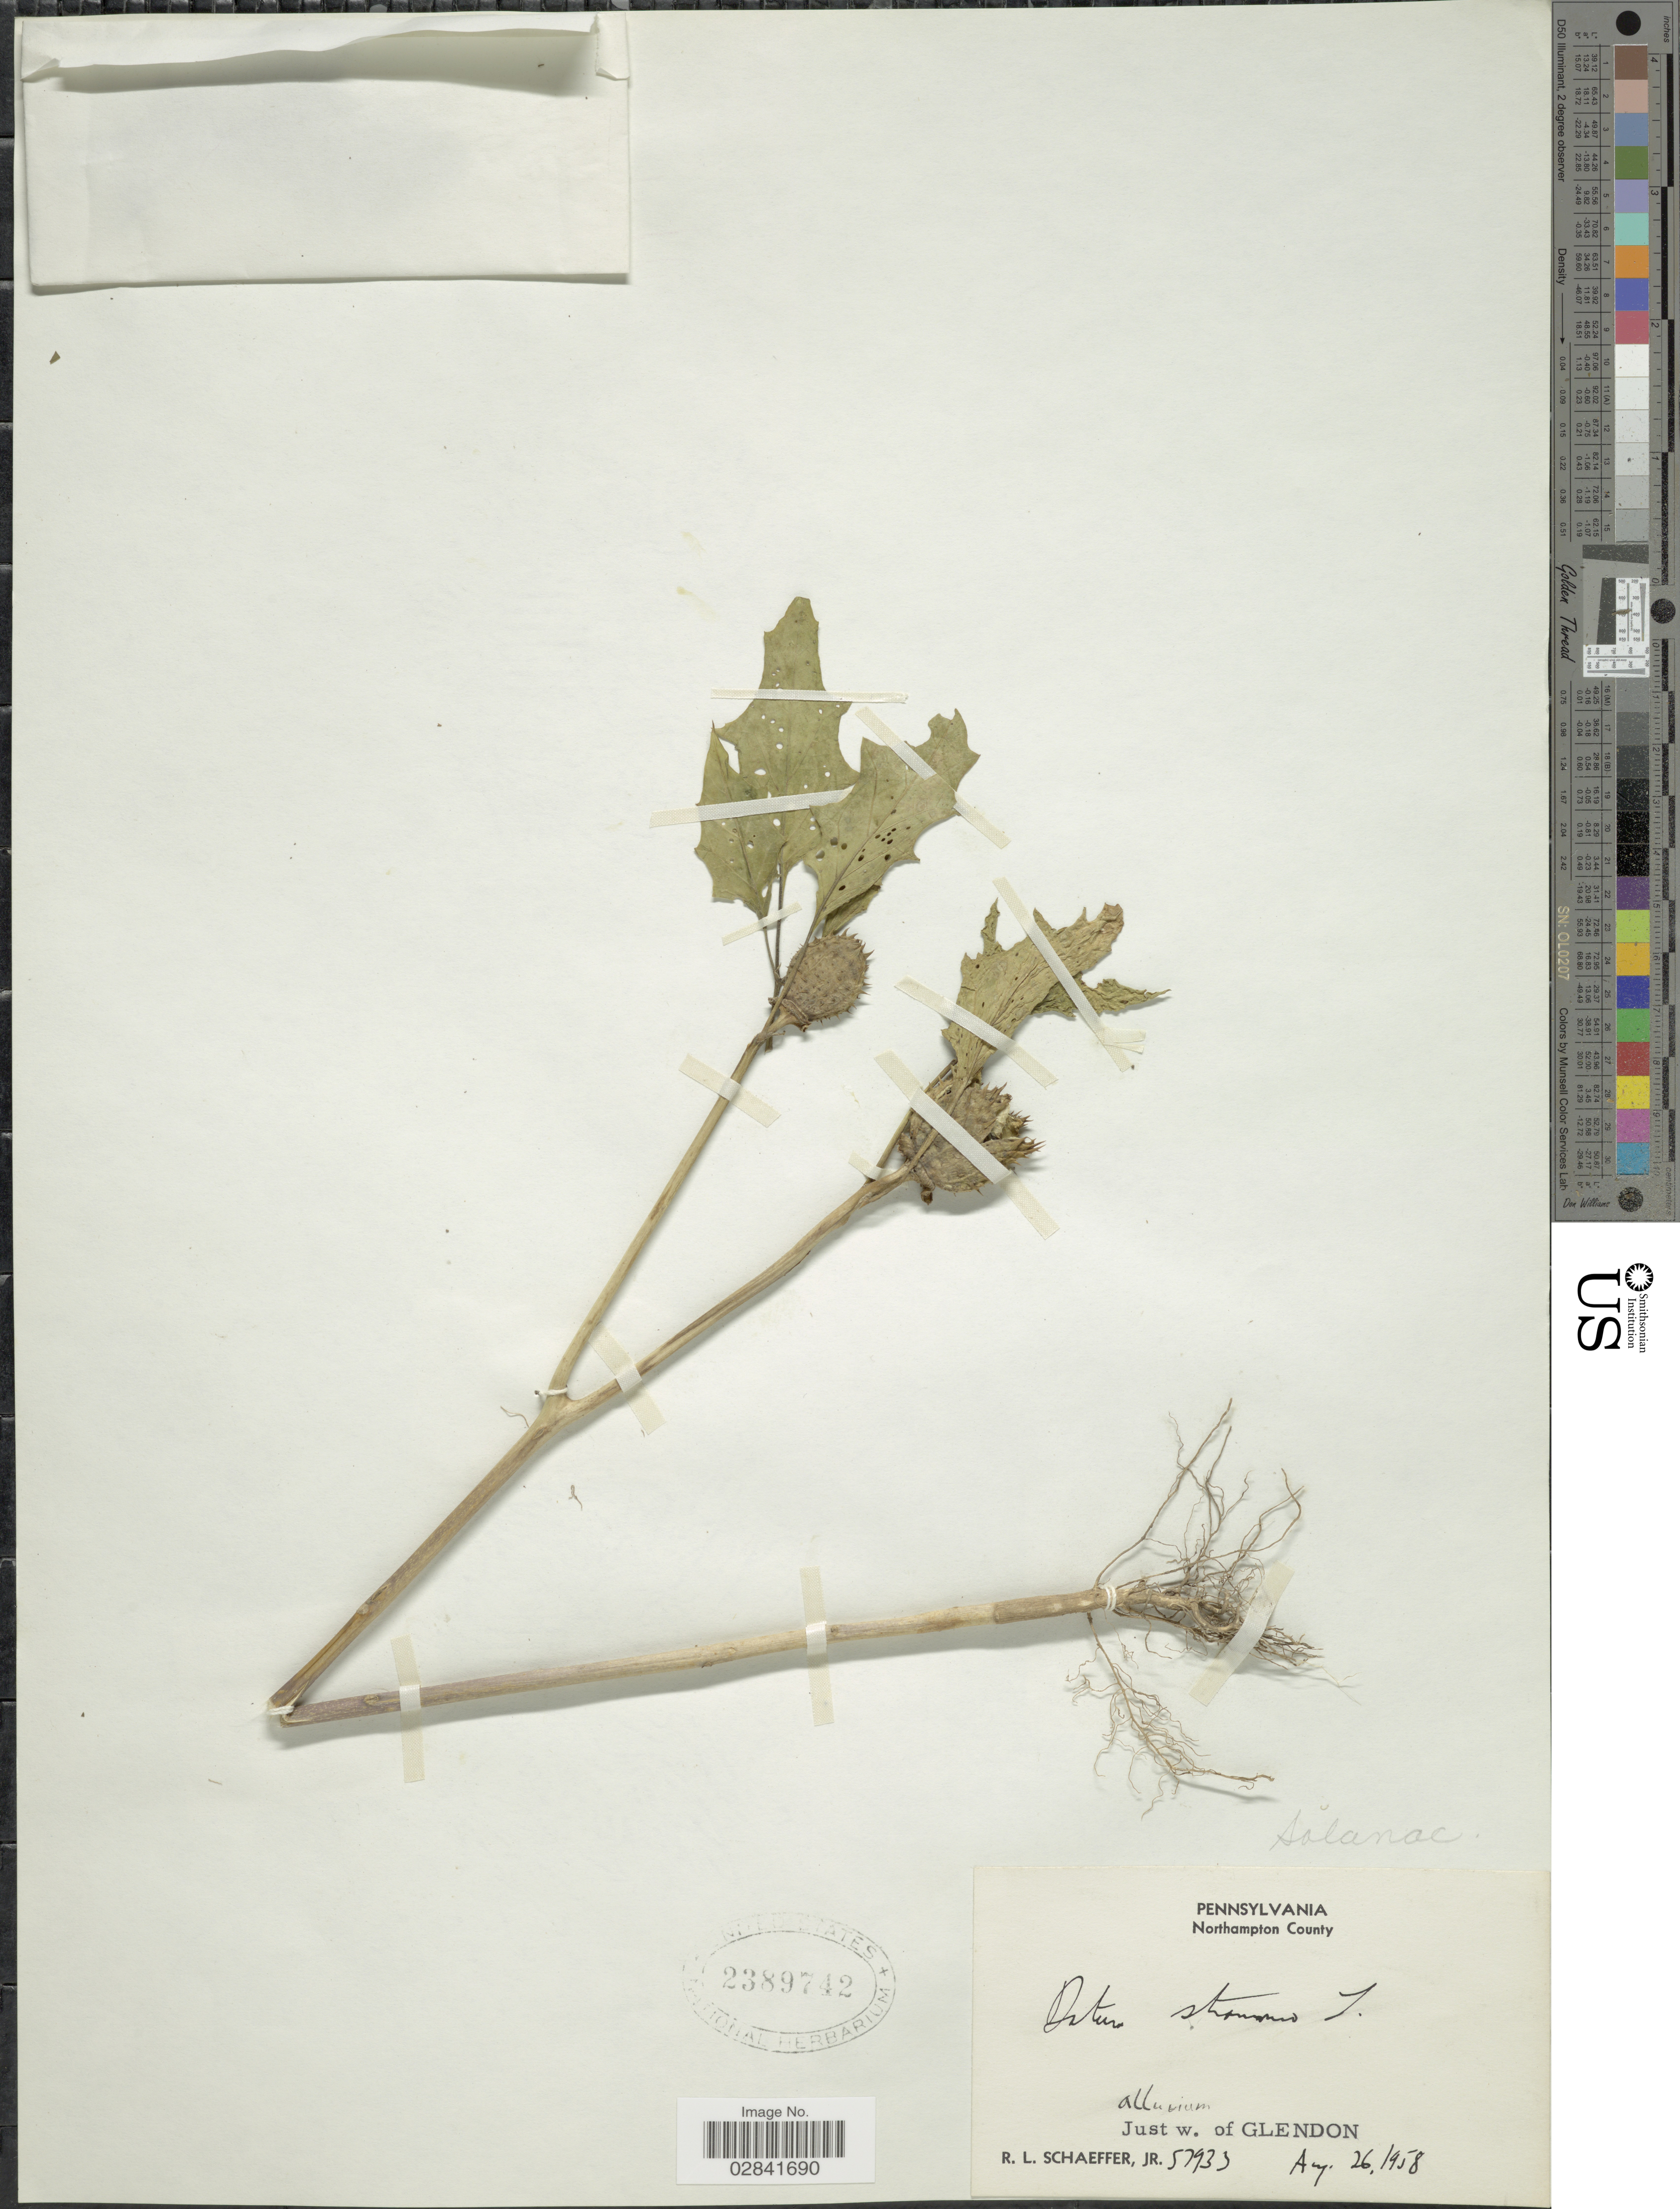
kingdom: Plantae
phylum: Tracheophyta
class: Magnoliopsida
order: Solanales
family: Solanaceae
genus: Datura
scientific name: Datura stramonium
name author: L.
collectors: R. L. Schaeffer Jr.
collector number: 57933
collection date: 1958-08-26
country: United States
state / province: Pennsylvania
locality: Northampton County. Just w. of Glendon.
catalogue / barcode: US 2389742